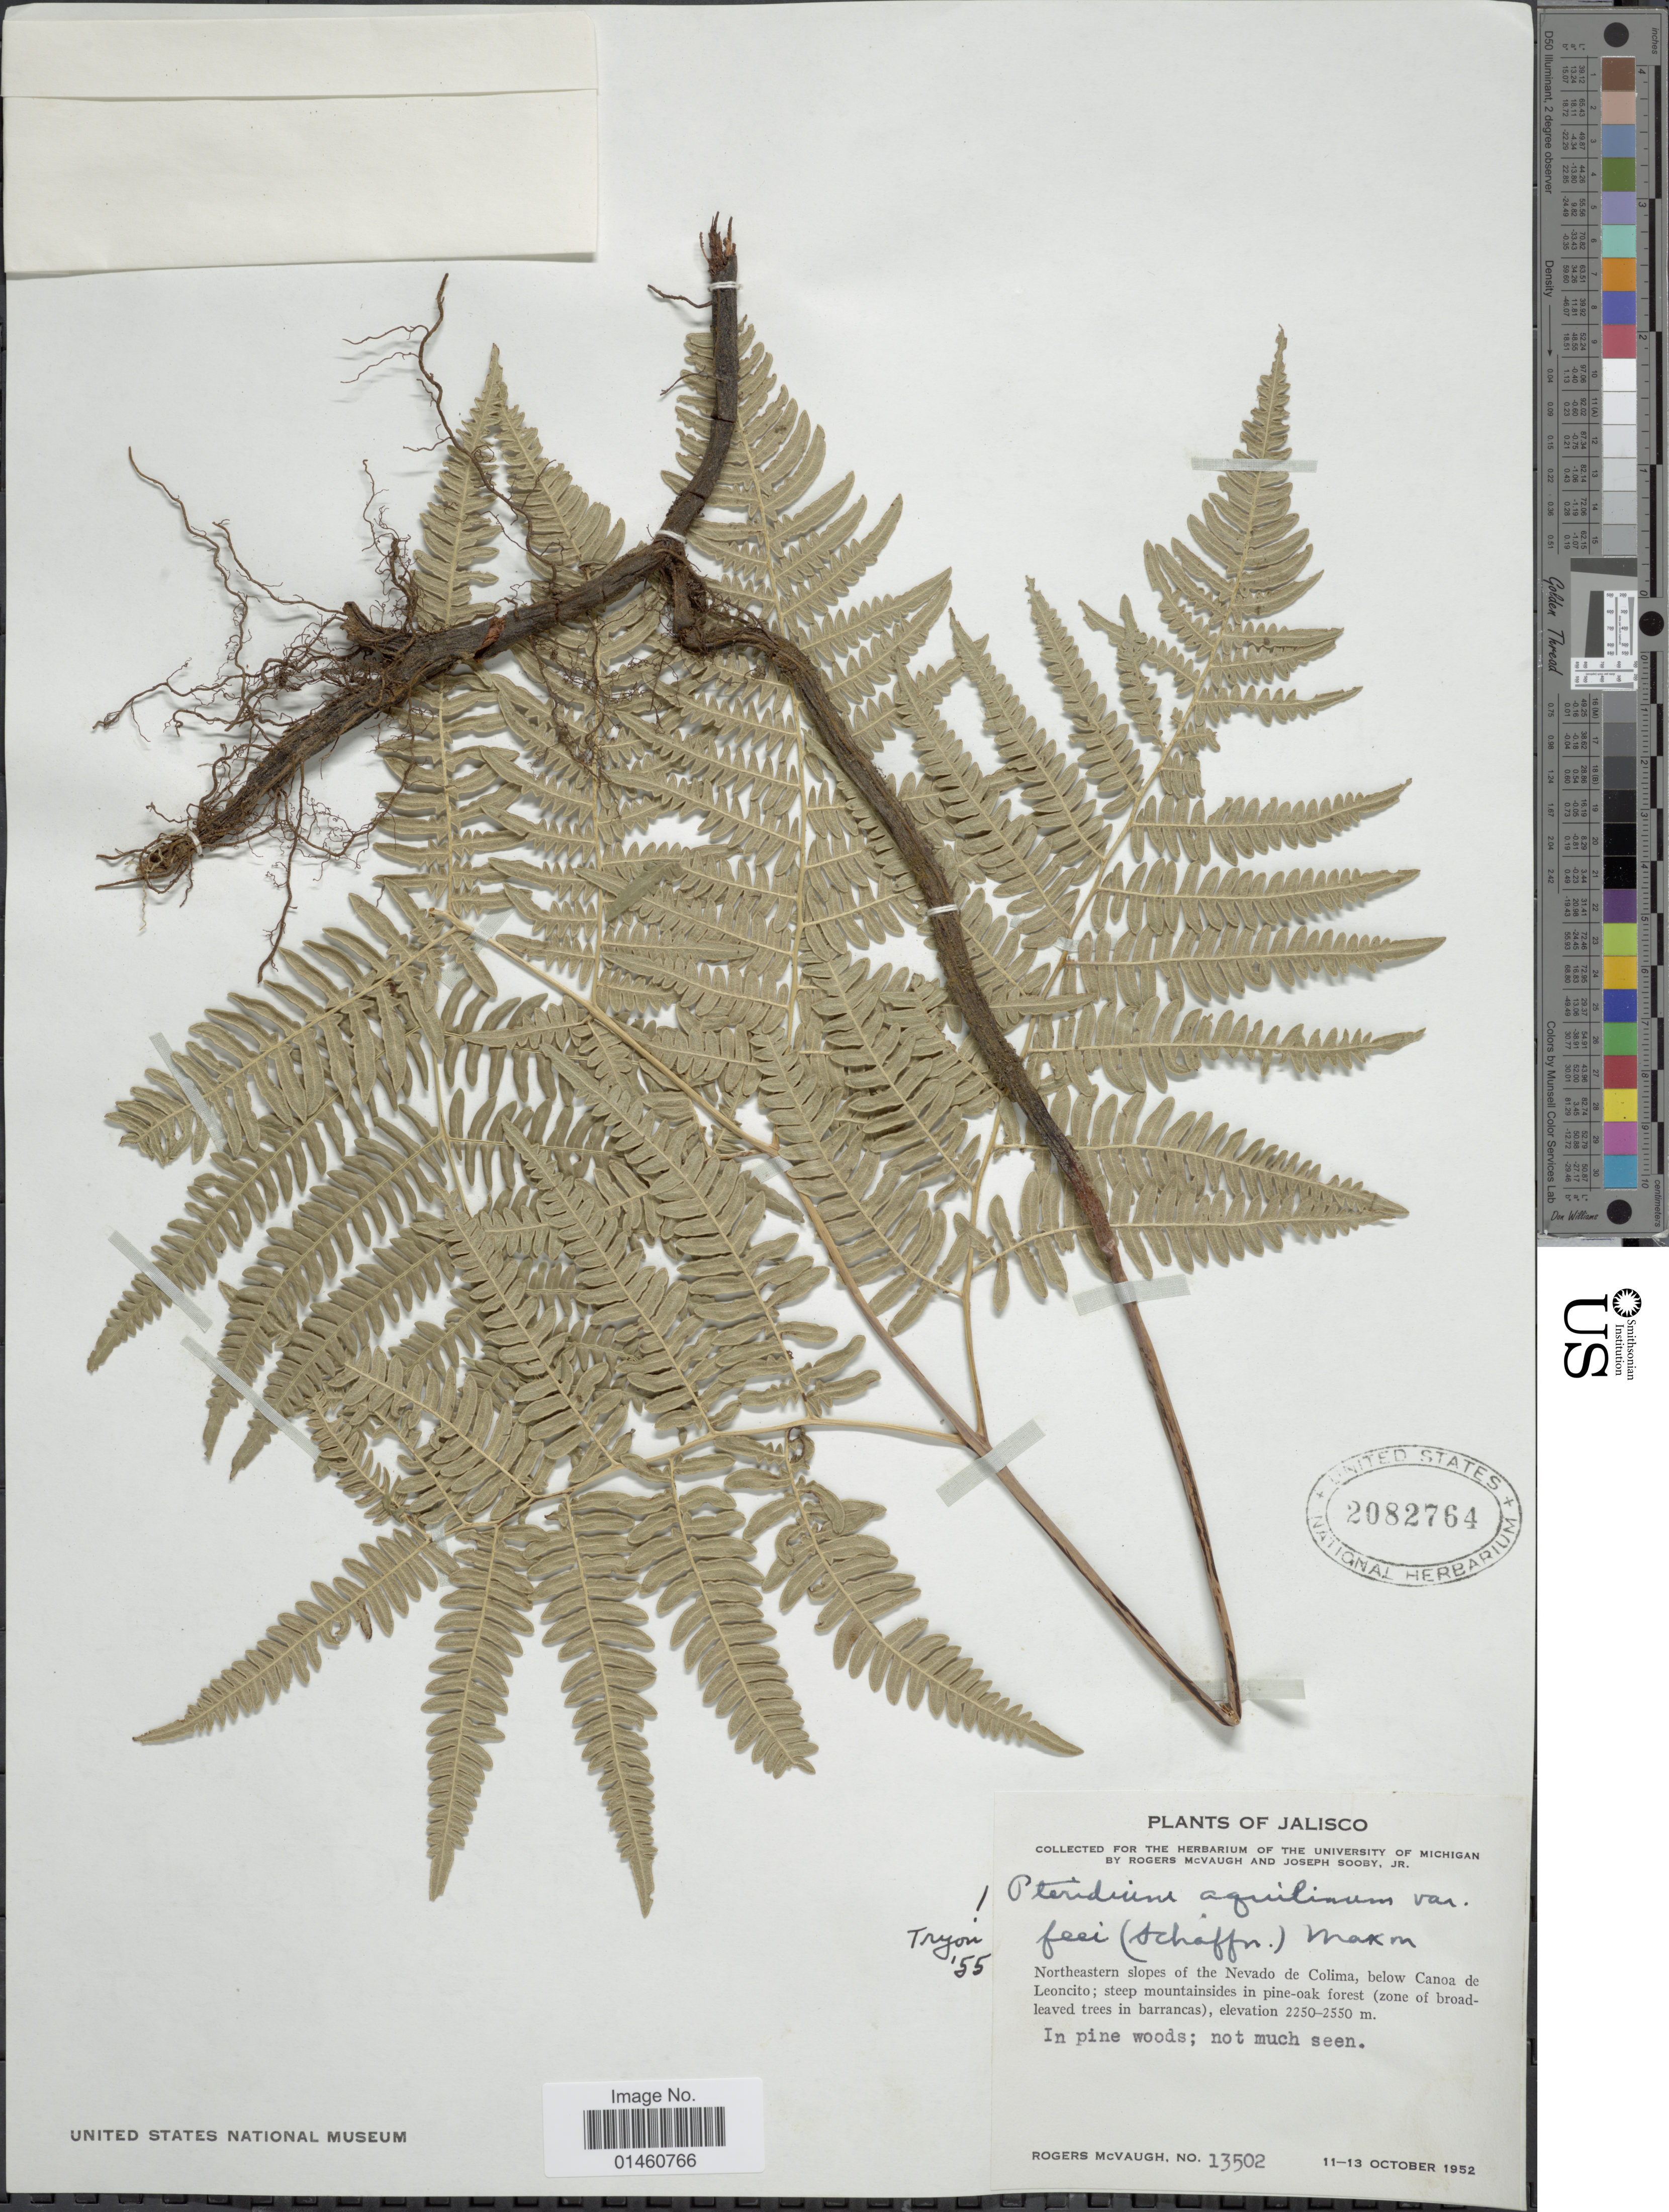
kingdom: Plantae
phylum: Tracheophyta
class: Polypodiopsida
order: Polypodiales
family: Dennstaedtiaceae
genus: Pteridium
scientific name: Pteridium aquilinum var. feei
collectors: R. McVaugh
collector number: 13502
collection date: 1952-10-11/1952-10-13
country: Mexico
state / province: Jalisco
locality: Northeastern slopes of the Nevado de Colima, below Canoa de Leoncito; steep mountainsides in pine-oak forest (zone of broadleaved trees in barrancas).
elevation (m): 2250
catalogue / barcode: US 2082764